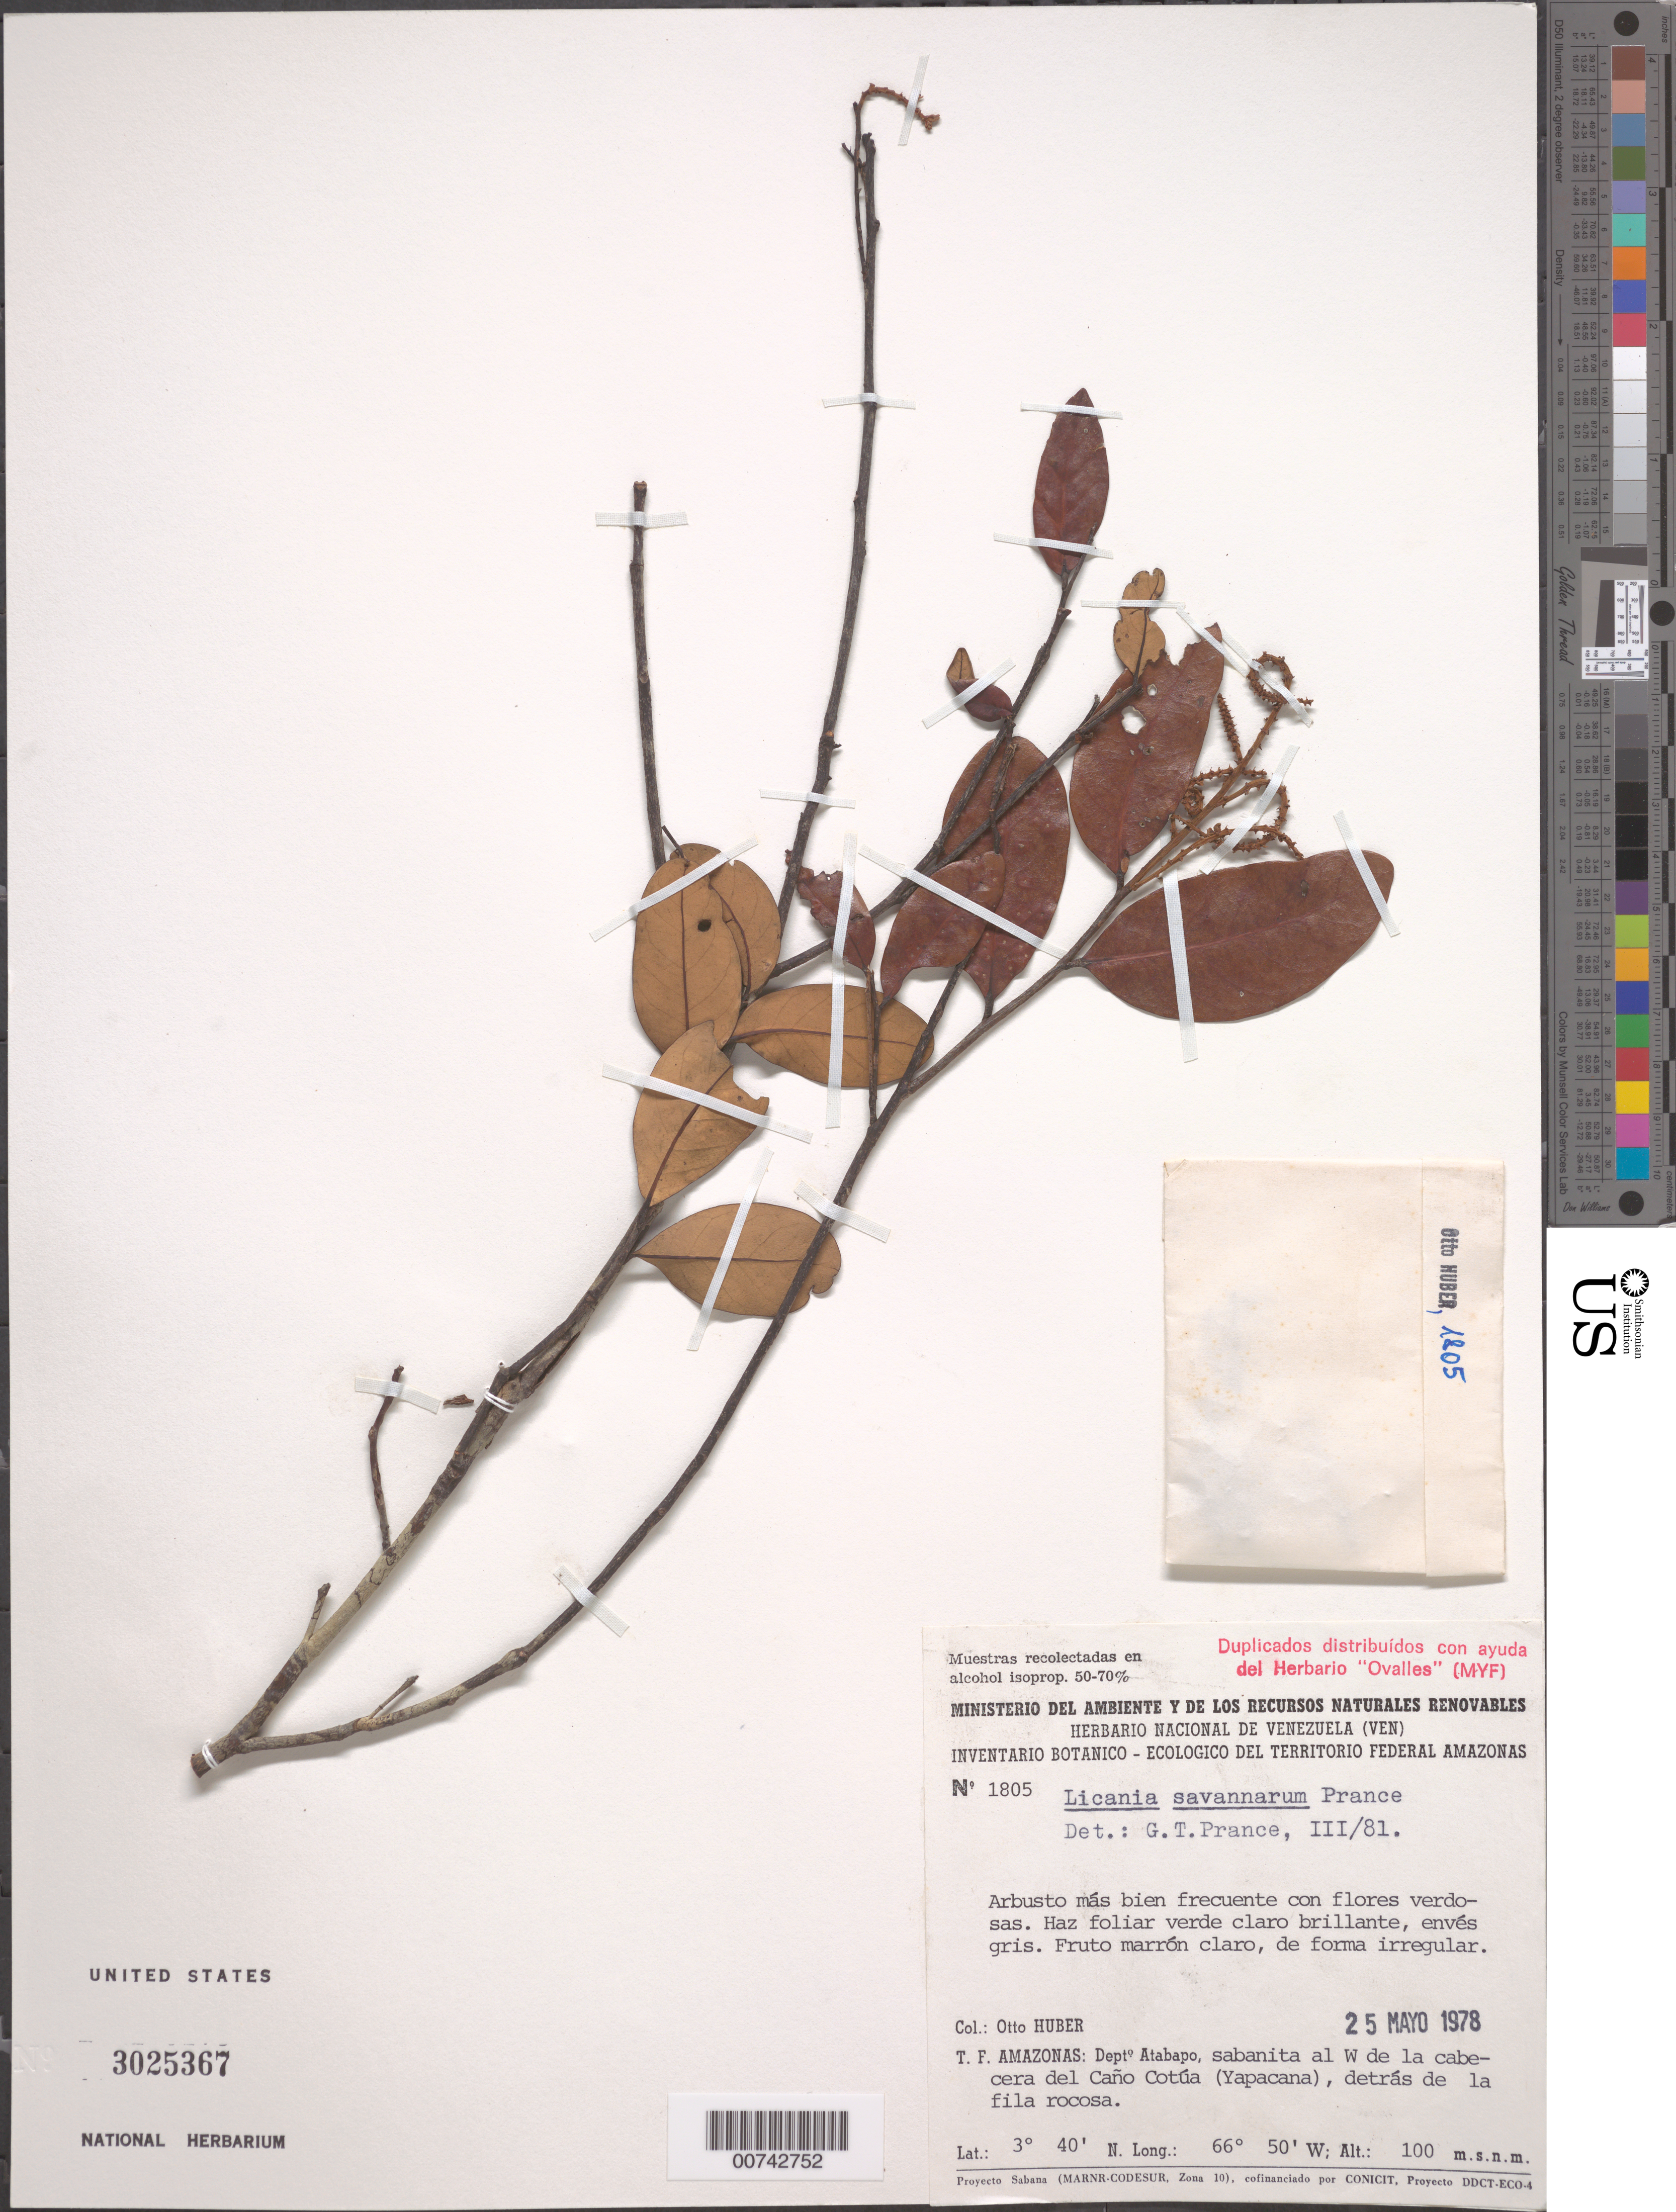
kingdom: Plantae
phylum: Tracheophyta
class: Magnoliopsida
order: Malpighiales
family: Chrysobalanaceae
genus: Licania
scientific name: Licania savannarum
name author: Prance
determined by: Prance, G. T.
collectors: O. Huber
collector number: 1805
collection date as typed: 25-May-78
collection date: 1978-05-25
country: Venezuela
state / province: Amazonas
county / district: Atabapo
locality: Caño Cotua (Yapacana), W del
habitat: Sabanita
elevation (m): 100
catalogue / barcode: US 3025367